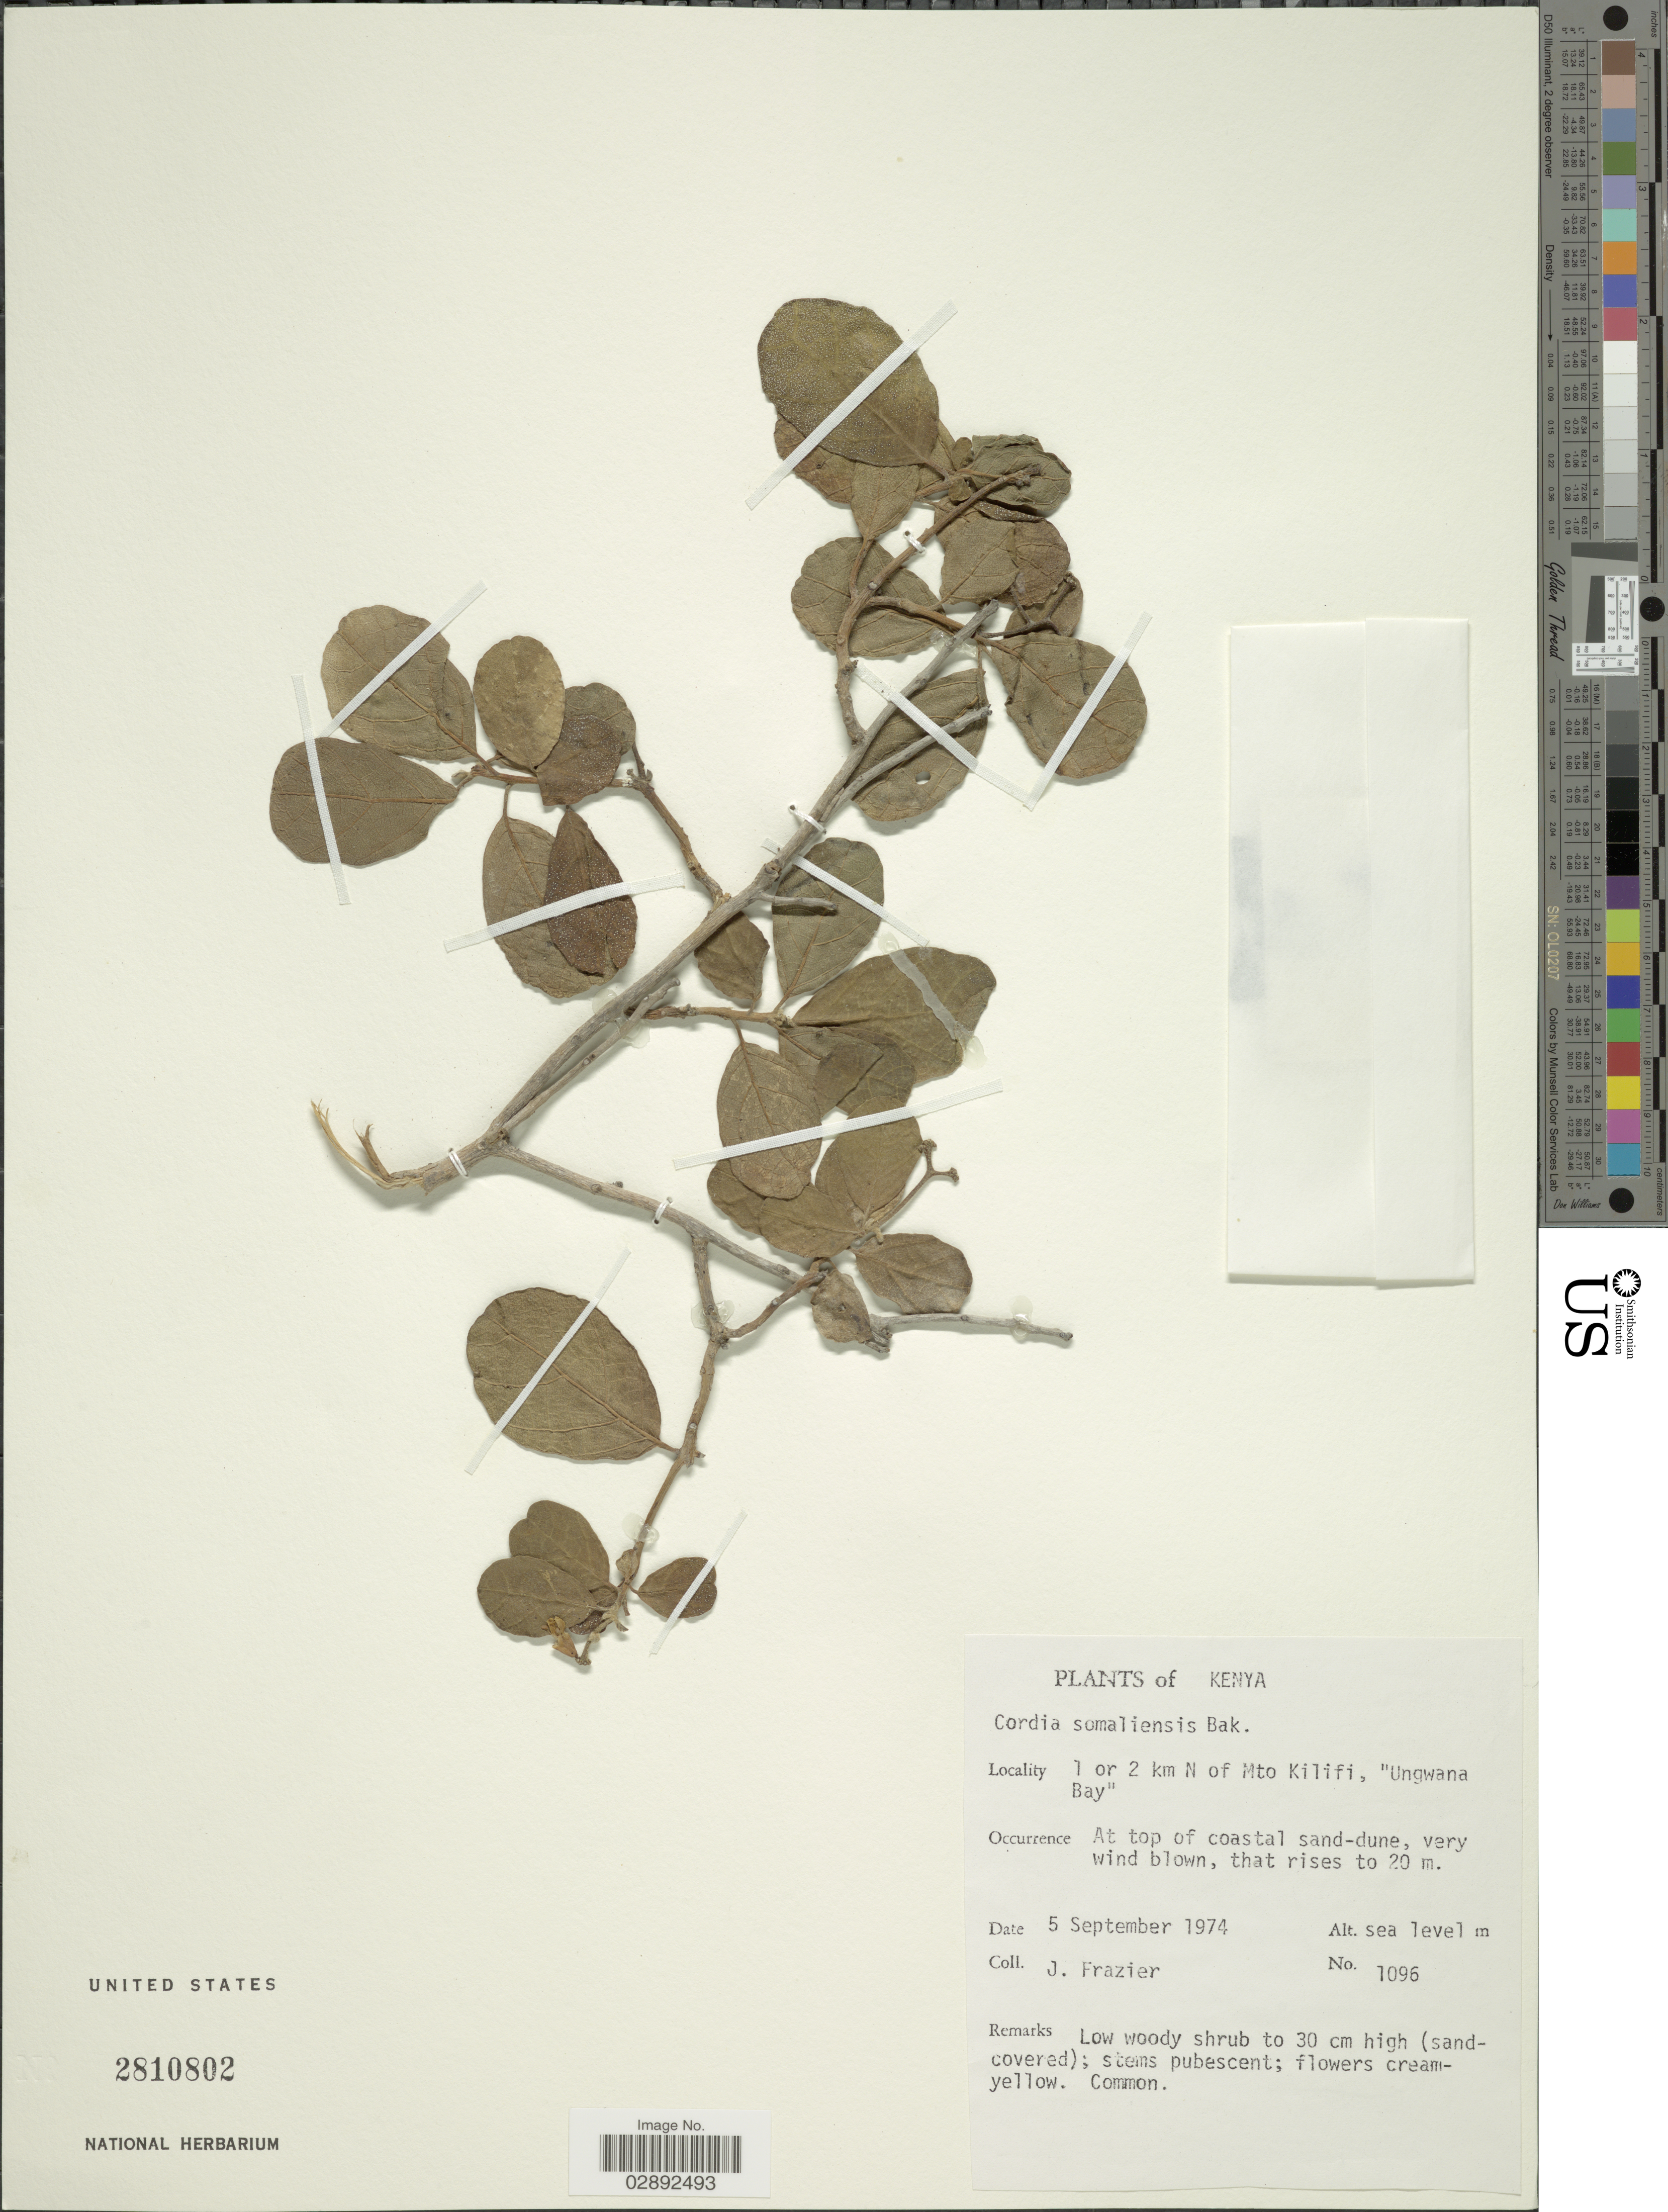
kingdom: Plantae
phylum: Tracheophyta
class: Magnoliopsida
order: Boraginales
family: Cordiaceae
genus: Cordia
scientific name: Cordia somaliensis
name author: Baker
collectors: J. Frazier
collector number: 1096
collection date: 1974-09-05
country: Kenya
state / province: Kilifi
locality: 1 or 2 km N of Mto Kilifi, "Ungwana Bay".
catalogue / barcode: US 2810802